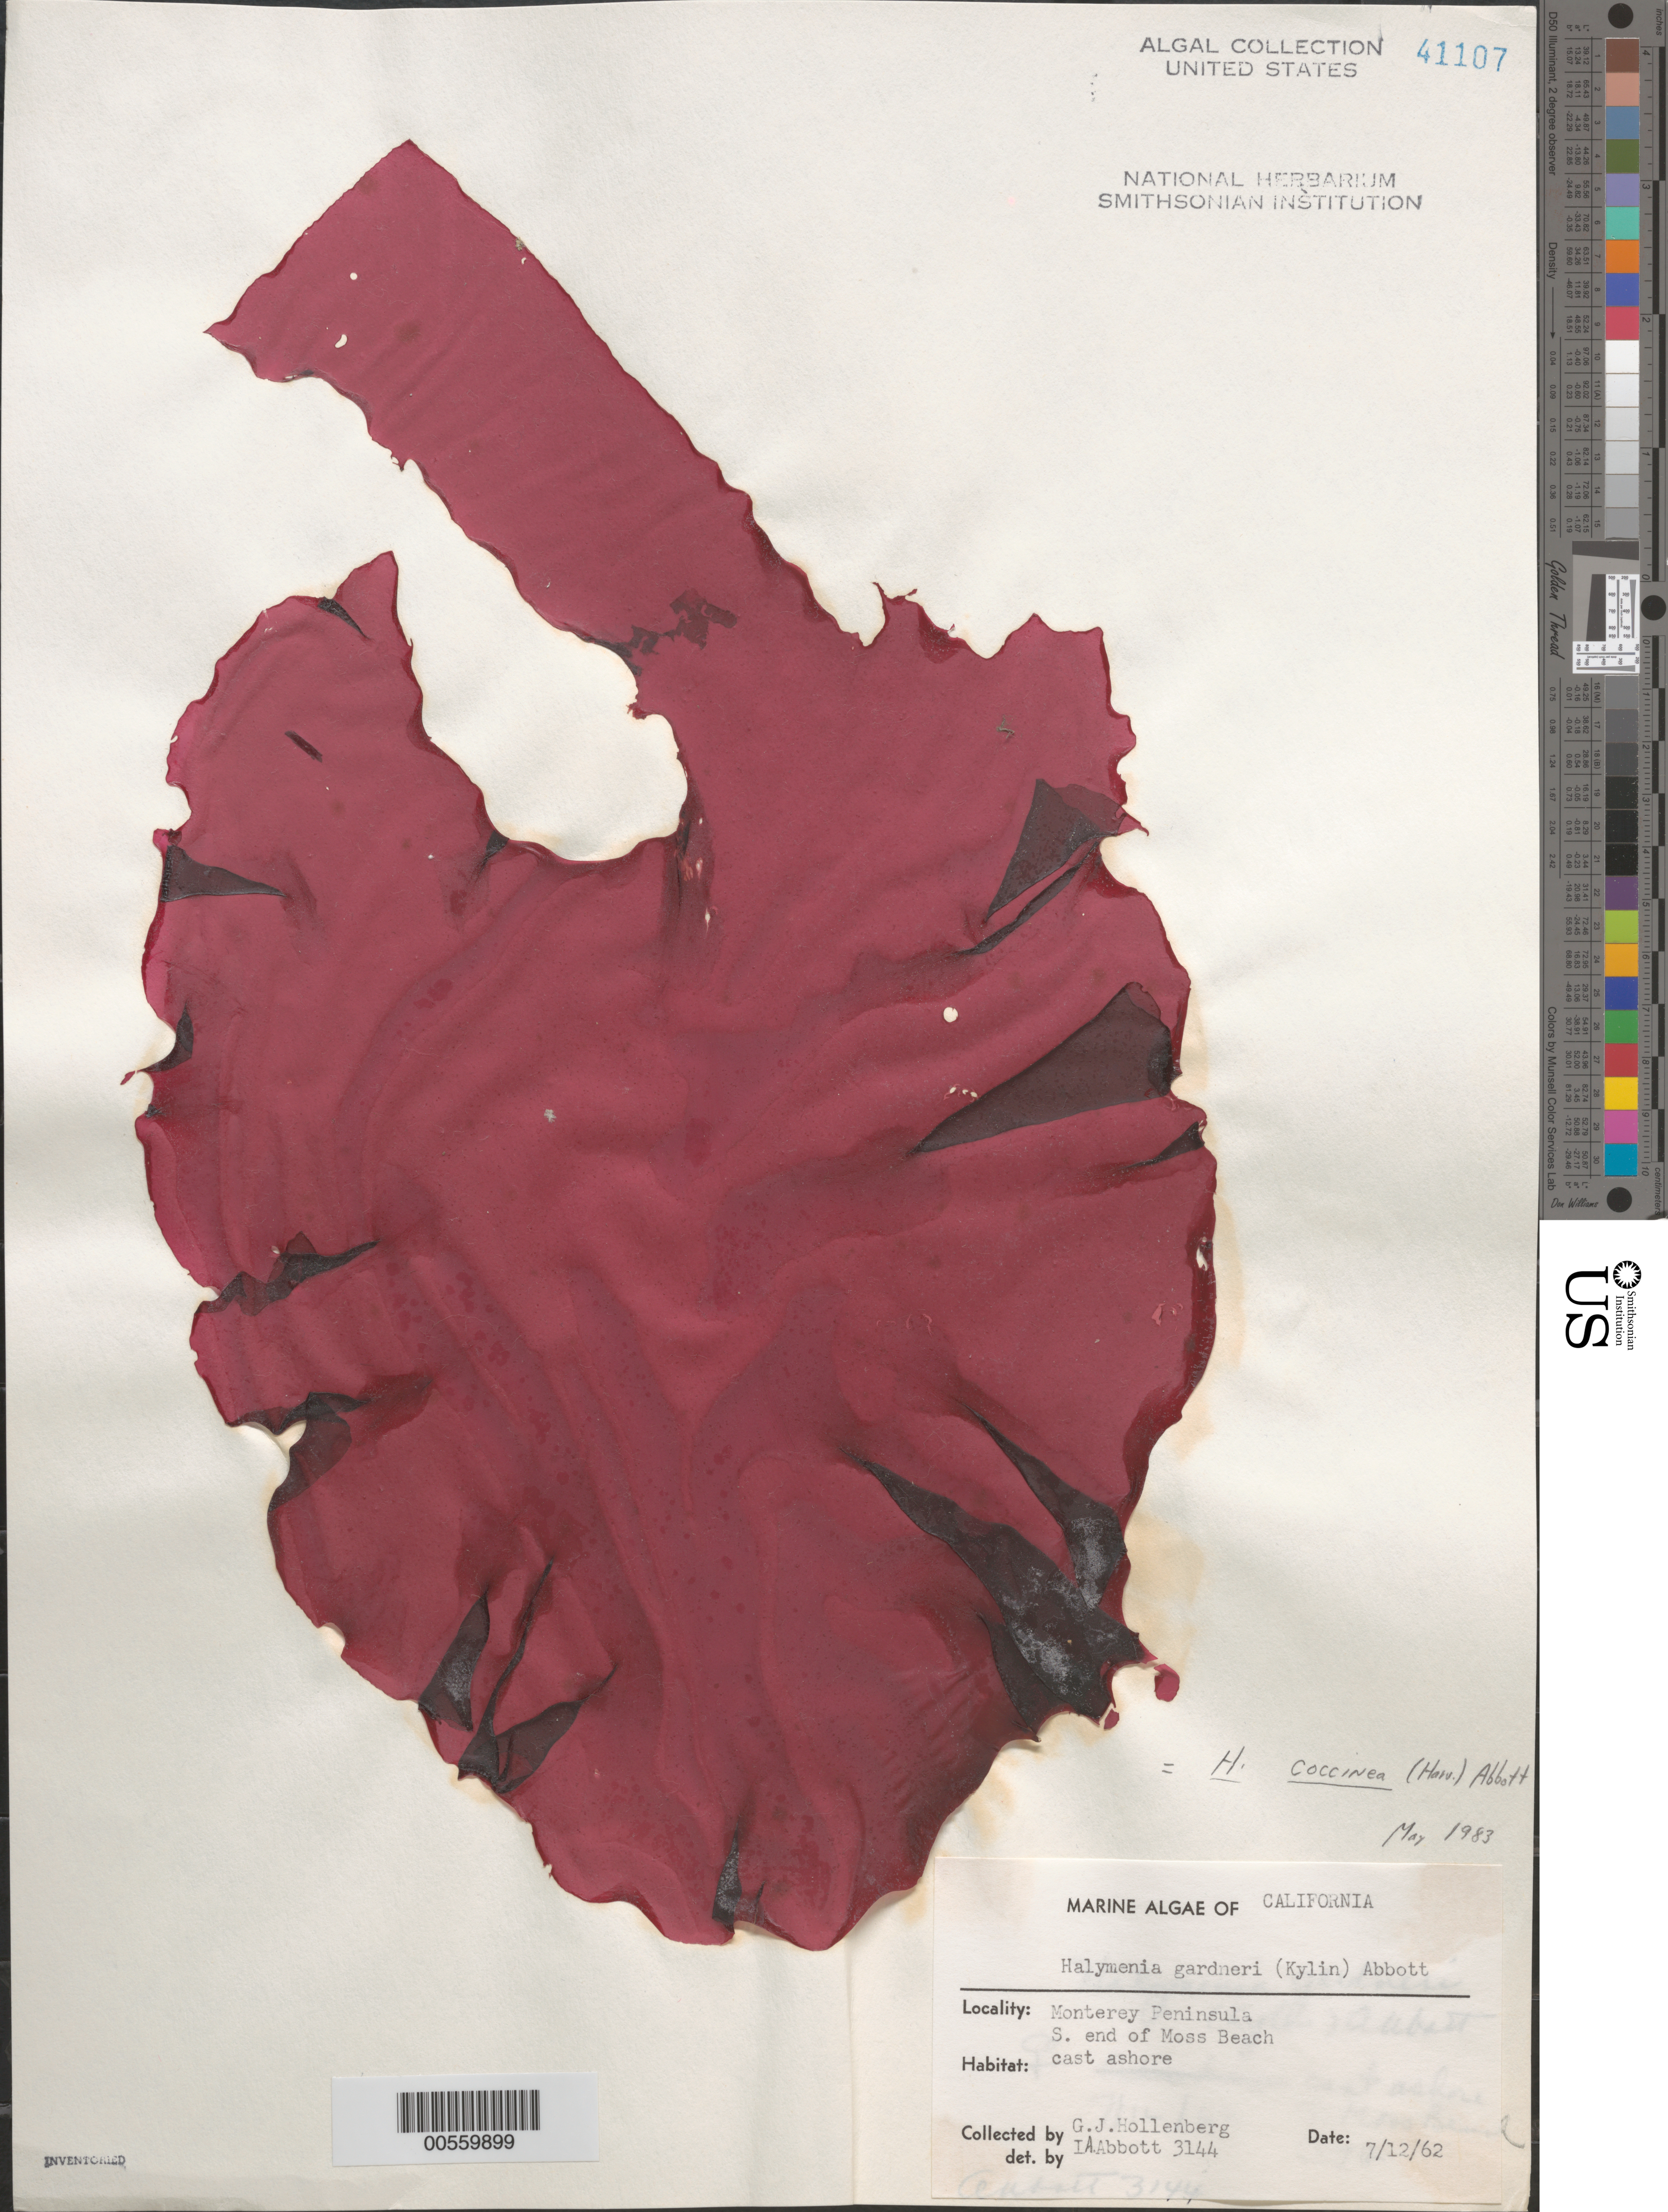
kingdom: Plantae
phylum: Rhodophyta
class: Florideophyceae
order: Gigartinales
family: Dumontiaceae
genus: Weeksia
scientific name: Weeksia coccinea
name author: (Harv.) S.C. Lindstrom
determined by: Algae name updating Project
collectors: G. Hollenberg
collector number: IAA 3144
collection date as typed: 12 Jul 1962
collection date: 1962-07-12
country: United States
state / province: California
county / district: Monterey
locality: Moss Beach, Monterey Peninsula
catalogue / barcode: US 41107